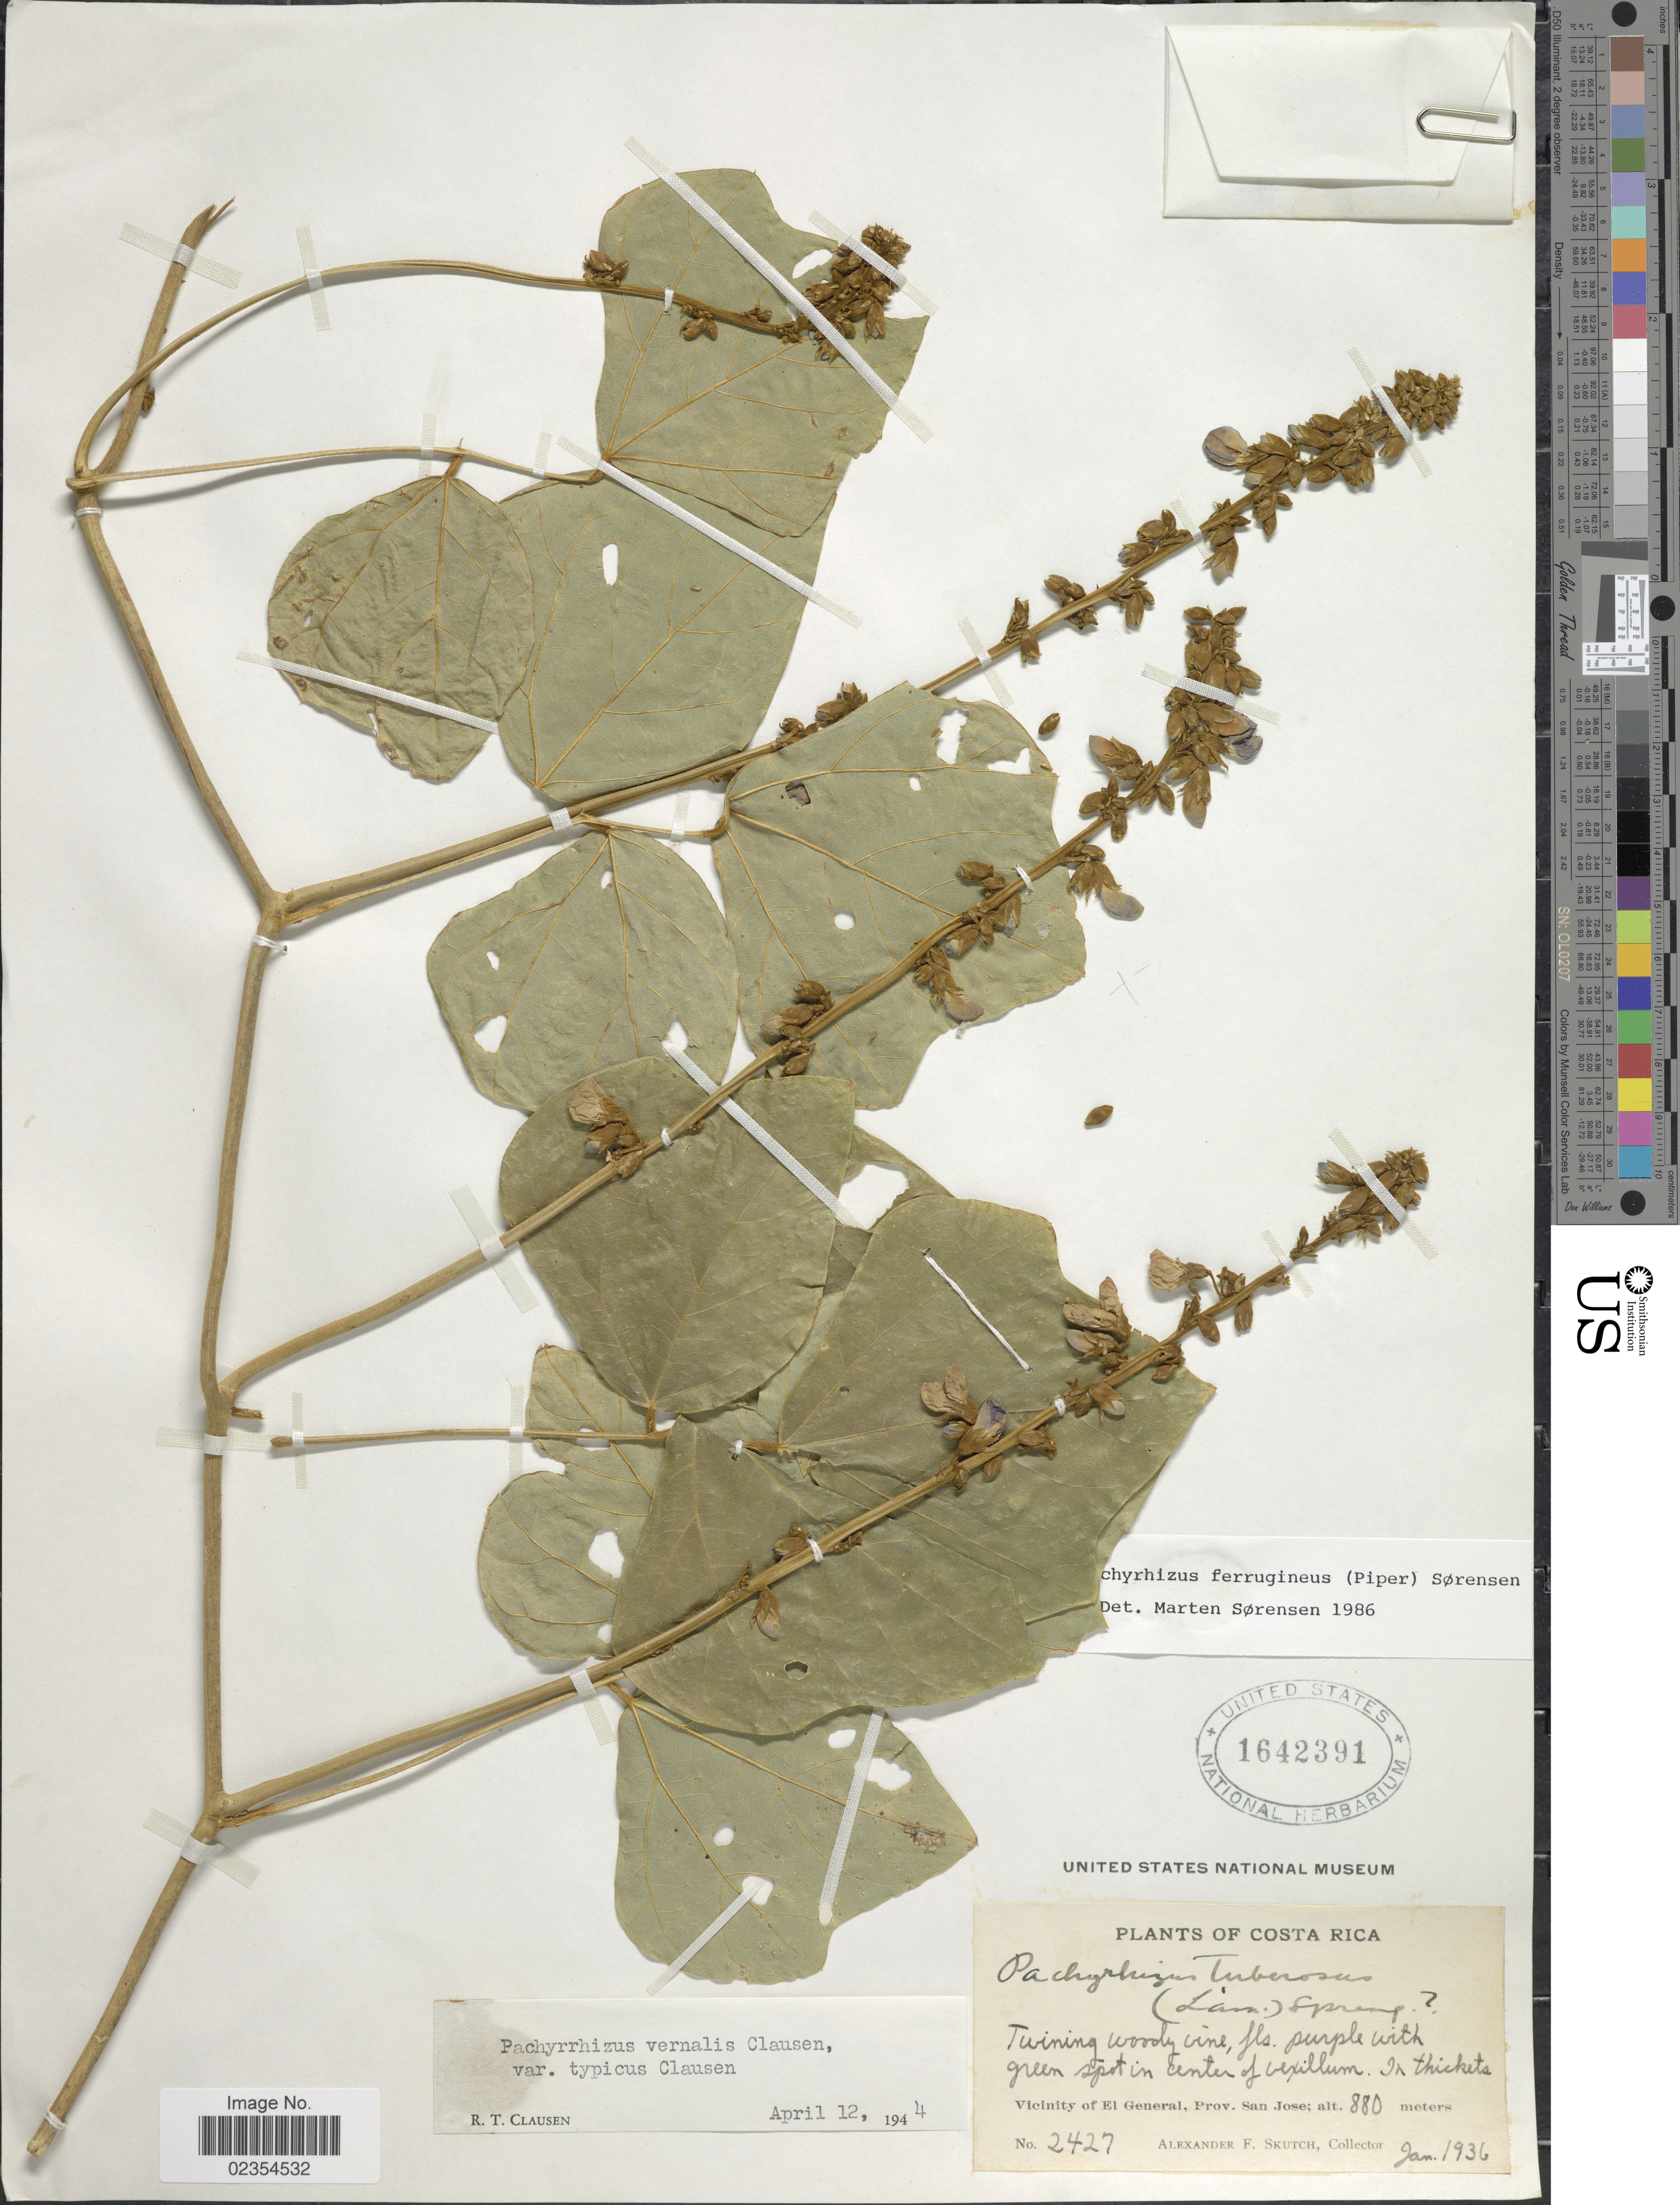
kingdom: Plantae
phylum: Tracheophyta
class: Magnoliopsida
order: Fabales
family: Fabaceae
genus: Pachyrhizus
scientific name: Pachyrhizus ferrugineus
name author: (Piper) M. Sørensen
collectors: A. F. Skutch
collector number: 2427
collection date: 1936-01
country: Costa Rica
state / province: San José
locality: Vicinity of El General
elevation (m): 880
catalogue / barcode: US 1642391